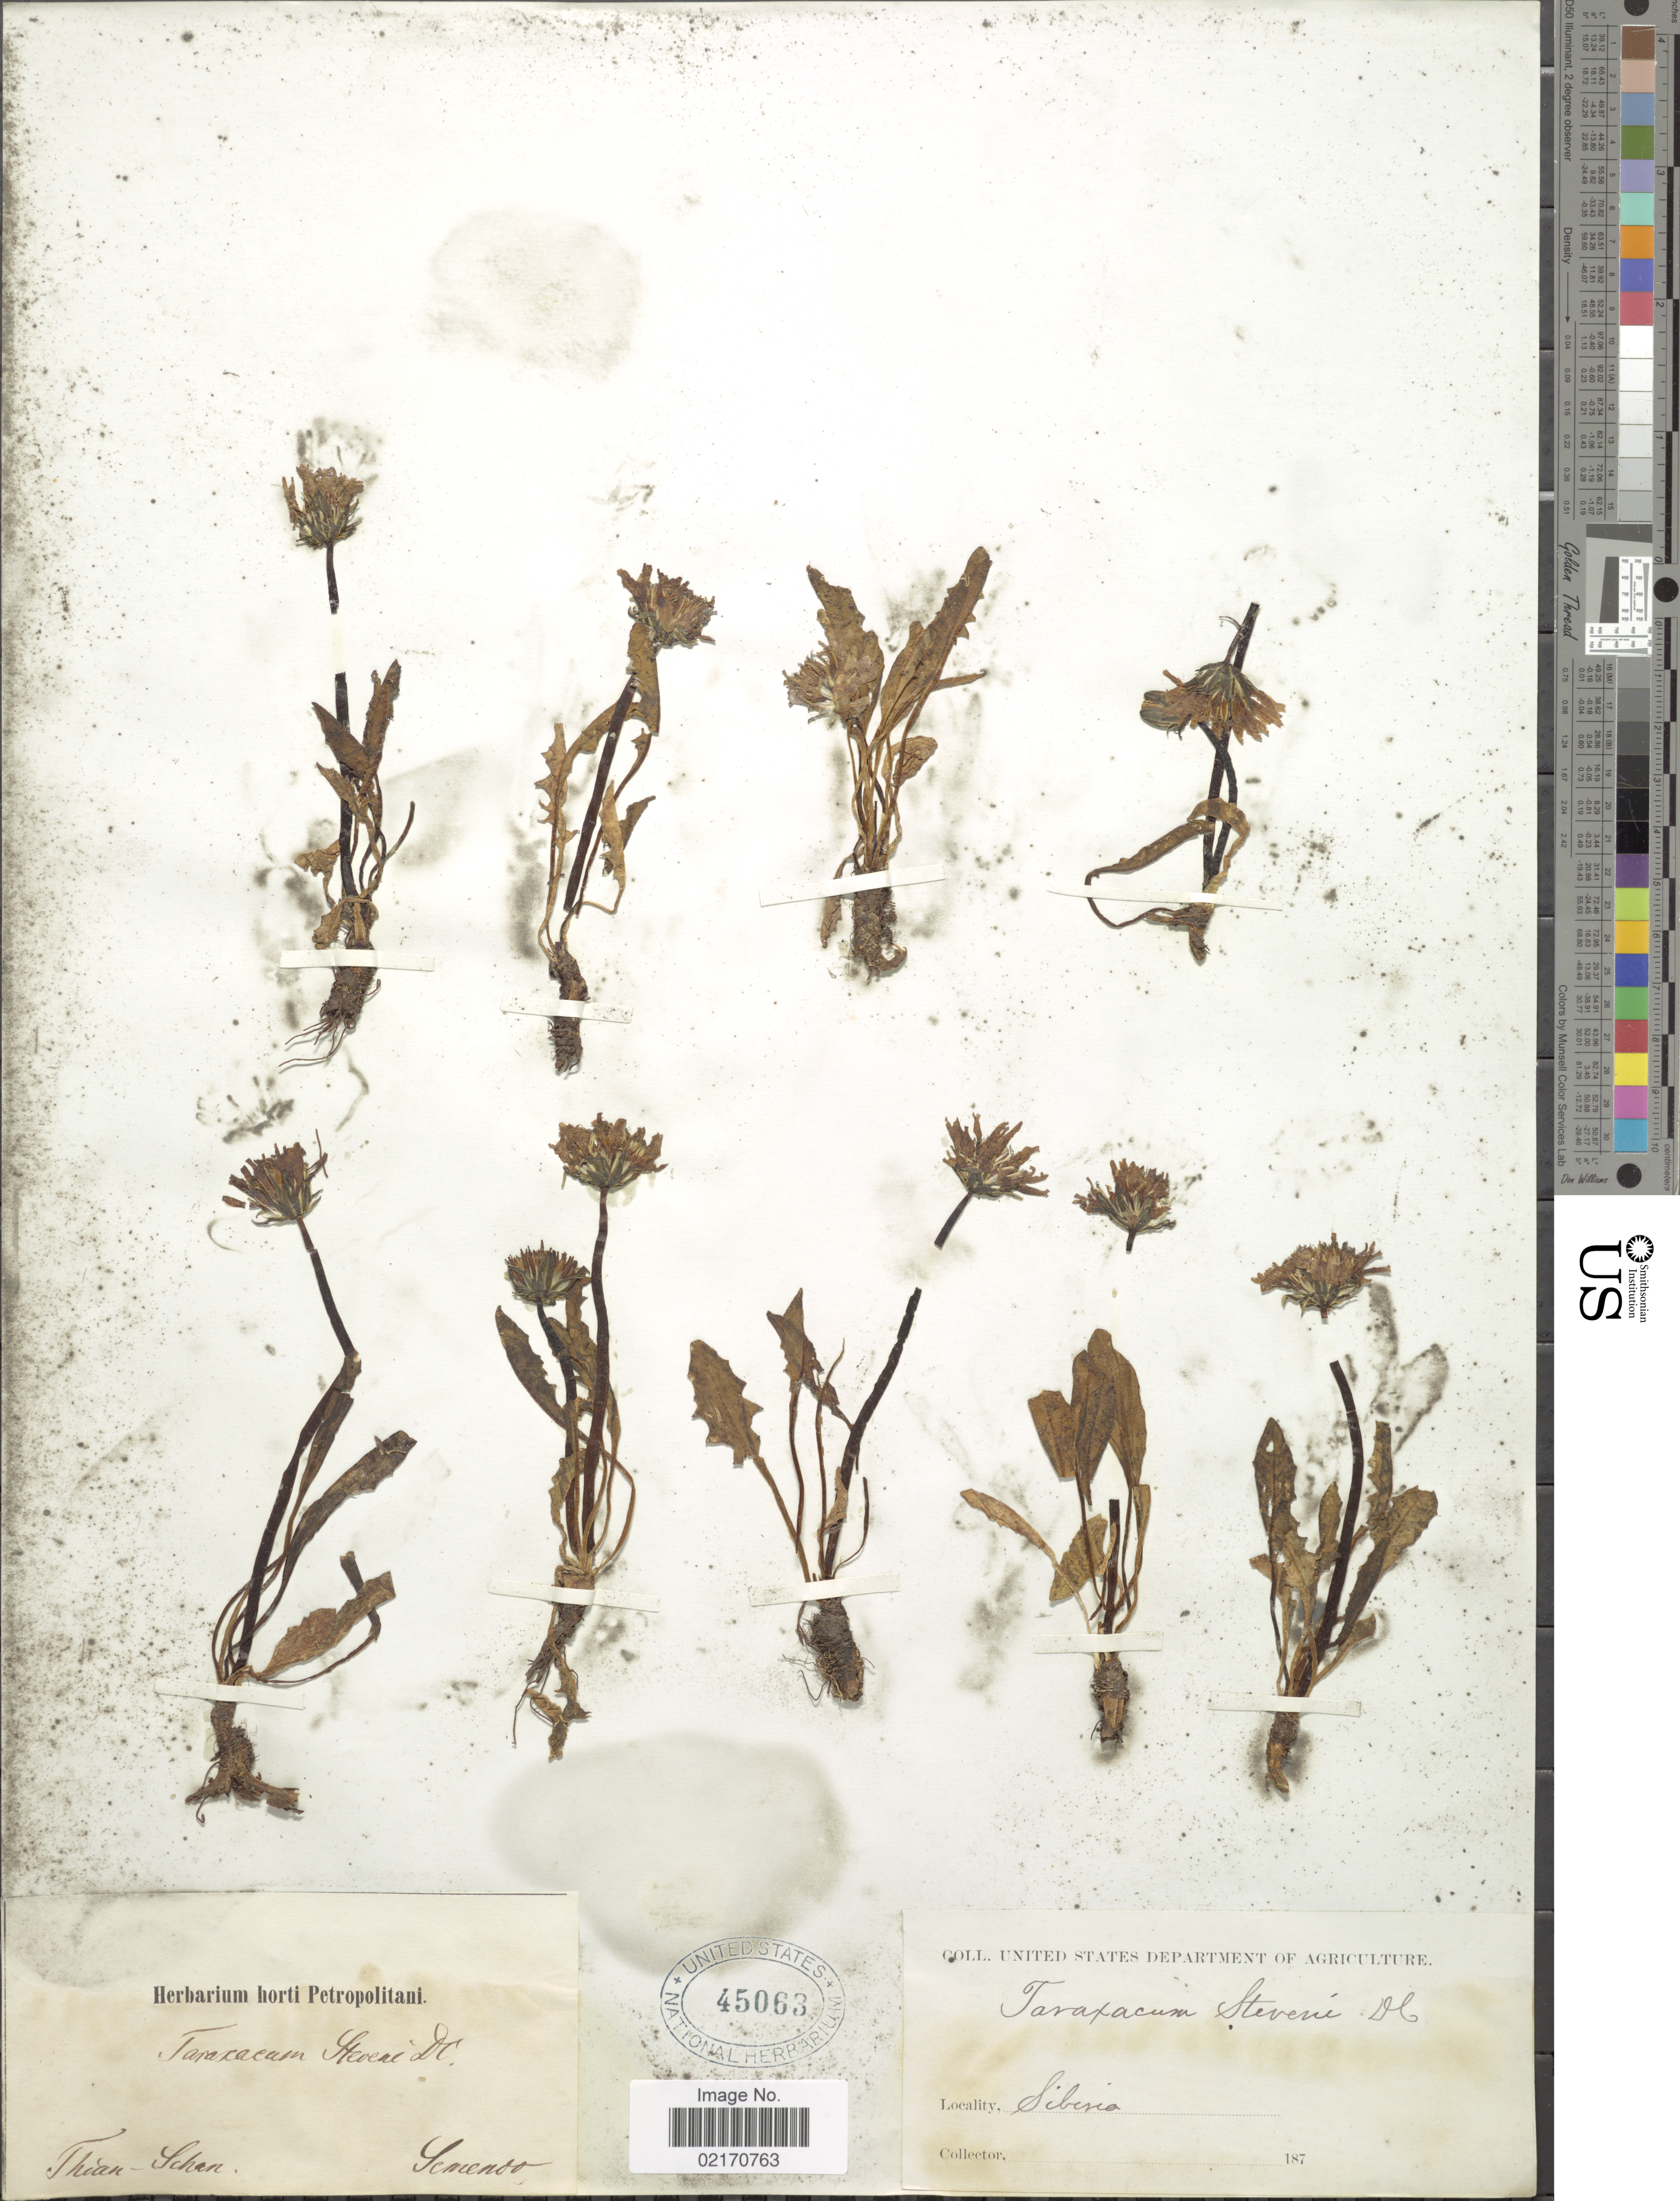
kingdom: Plantae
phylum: Tracheophyta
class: Magnoliopsida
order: Asterales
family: Asteraceae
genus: Taraxacum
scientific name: Taraxacum stevenii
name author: (Spreng.) DC.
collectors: -- Semenov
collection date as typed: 187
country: China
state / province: Xinjiang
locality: Siberia, Tian Shan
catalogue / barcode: US 45063